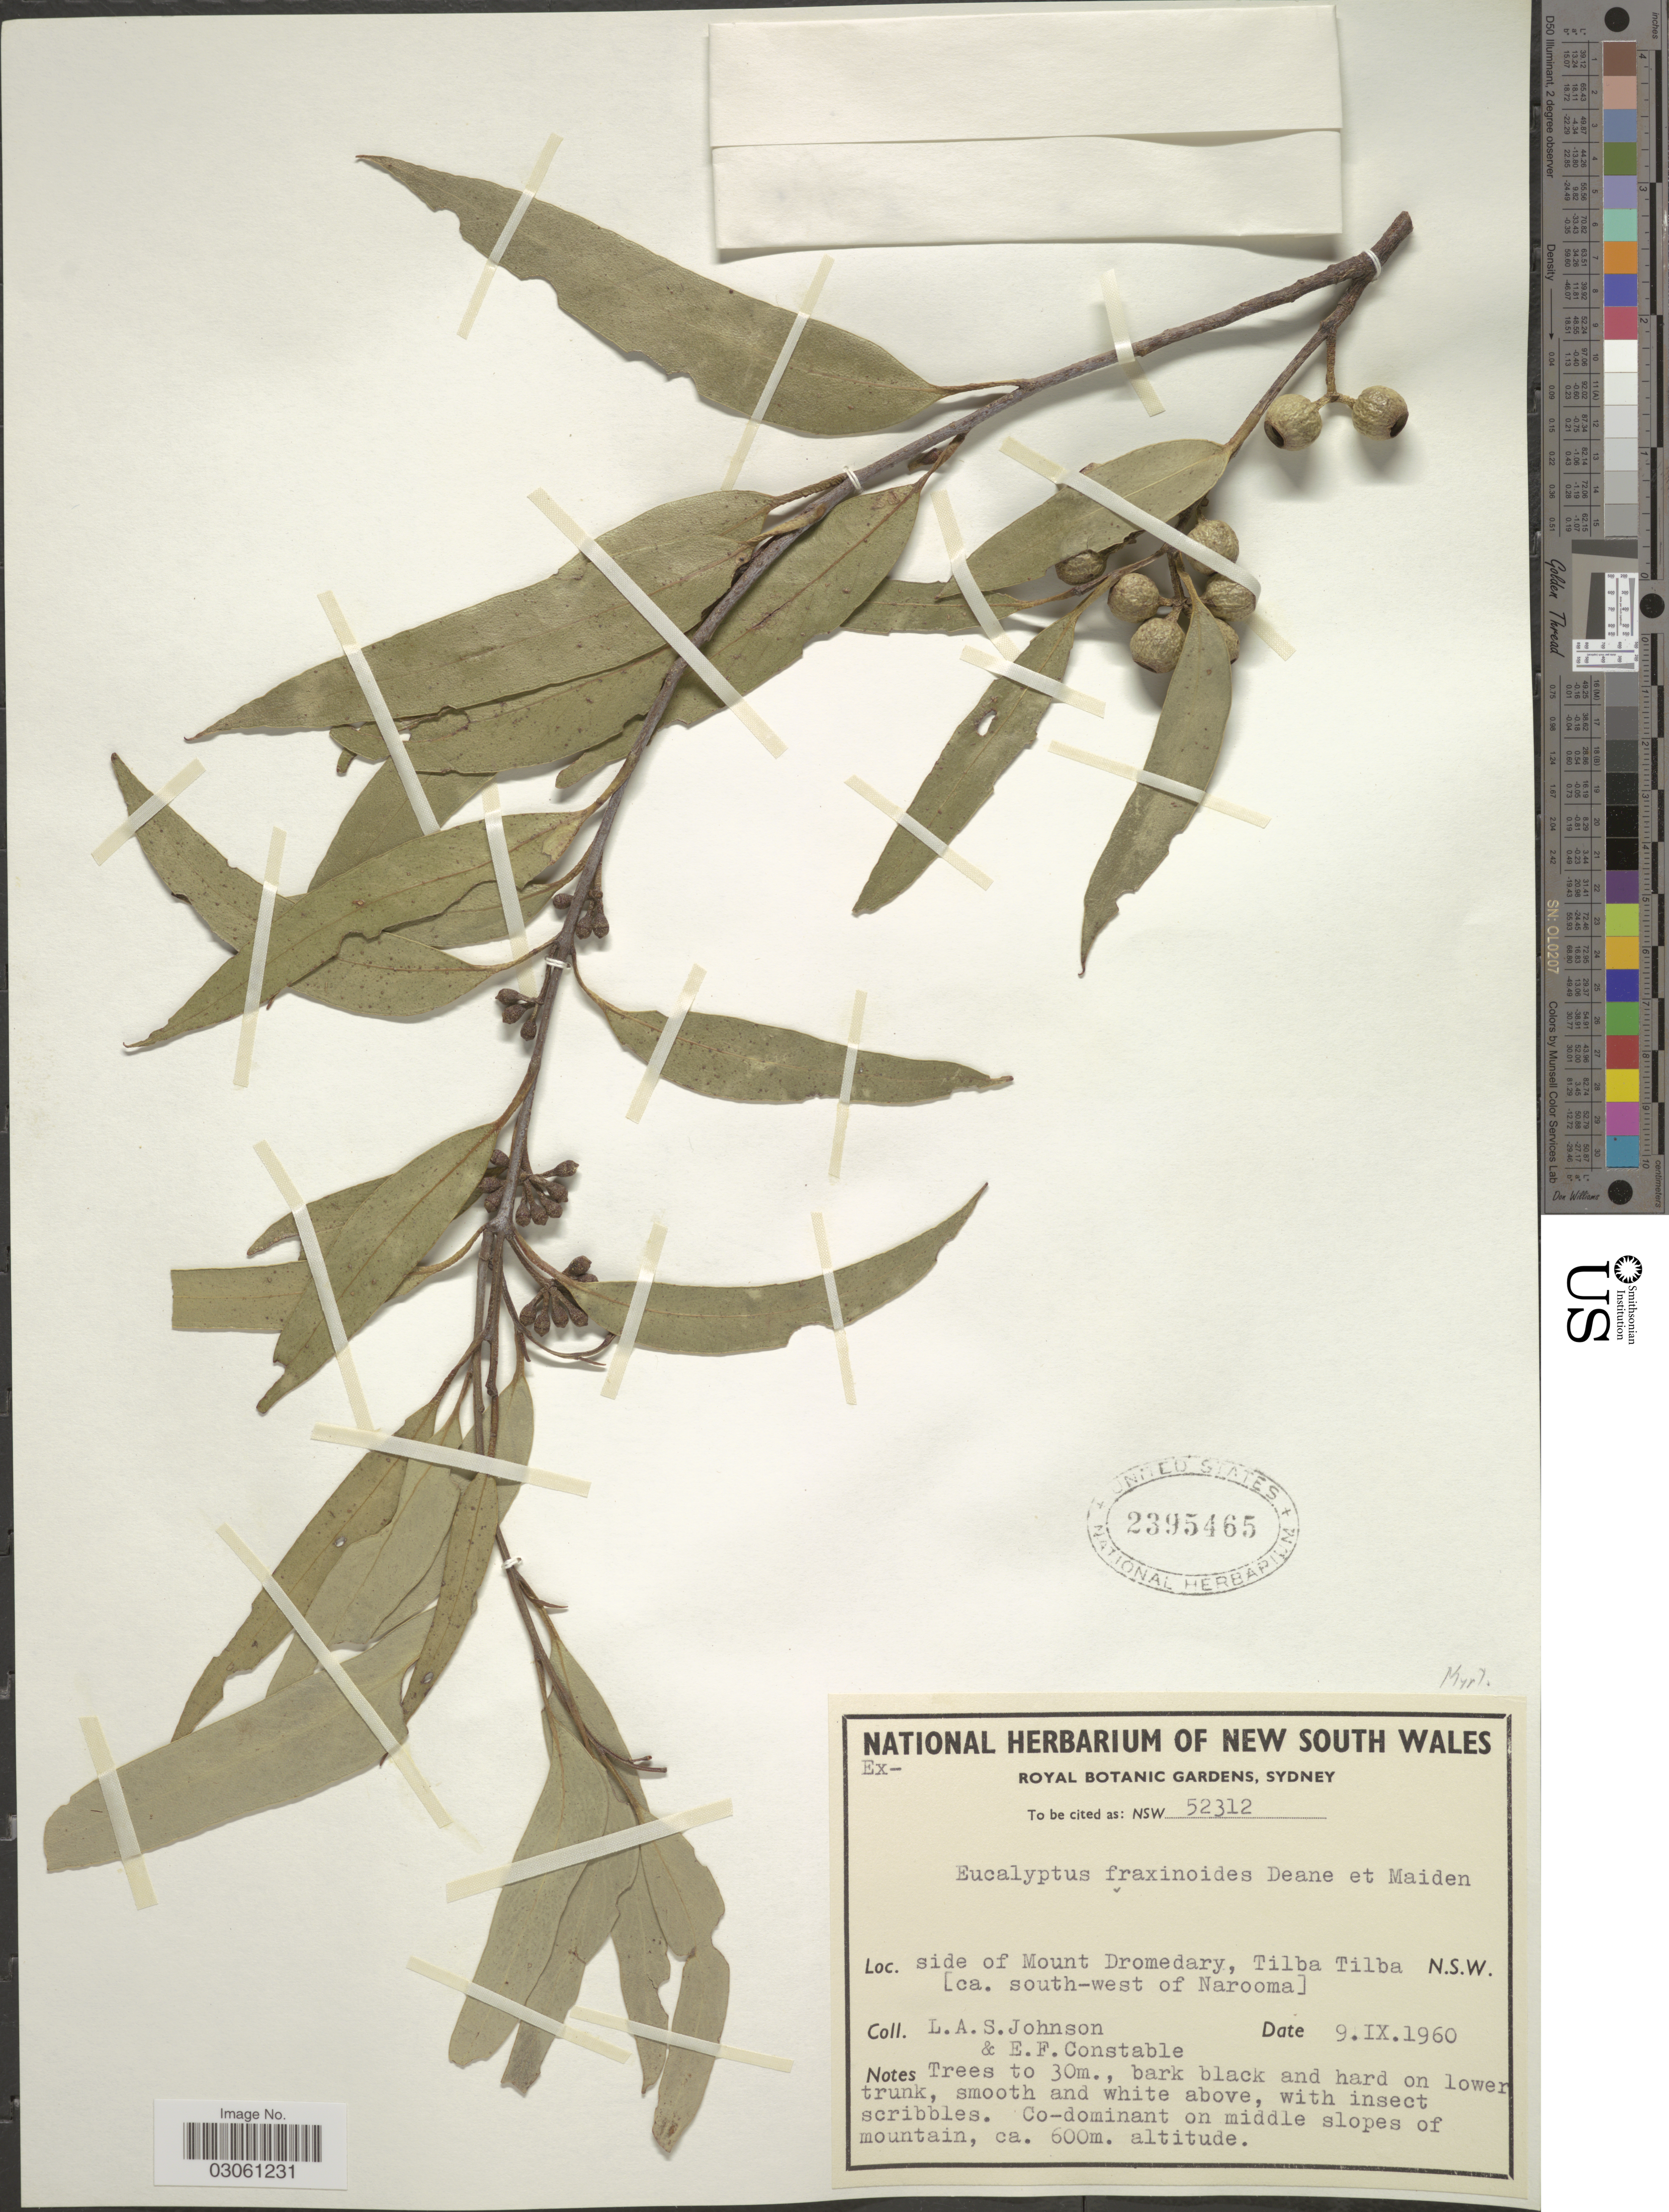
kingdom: Plantae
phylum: Tracheophyta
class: Magnoliopsida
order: Myrtales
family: Myrtaceae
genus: Eucalyptus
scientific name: Eucalyptus fraxinoides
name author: H. Deane & Maiden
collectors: L. A. S. Johnson & E. F. Constable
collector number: NSW 52312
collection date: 1960-09-09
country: Australia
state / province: New South Wales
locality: Side of Mount Dromedary, Tilba Tilba. [ca. south-west of Narooma]. N.S.W.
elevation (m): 600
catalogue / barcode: US 2395465